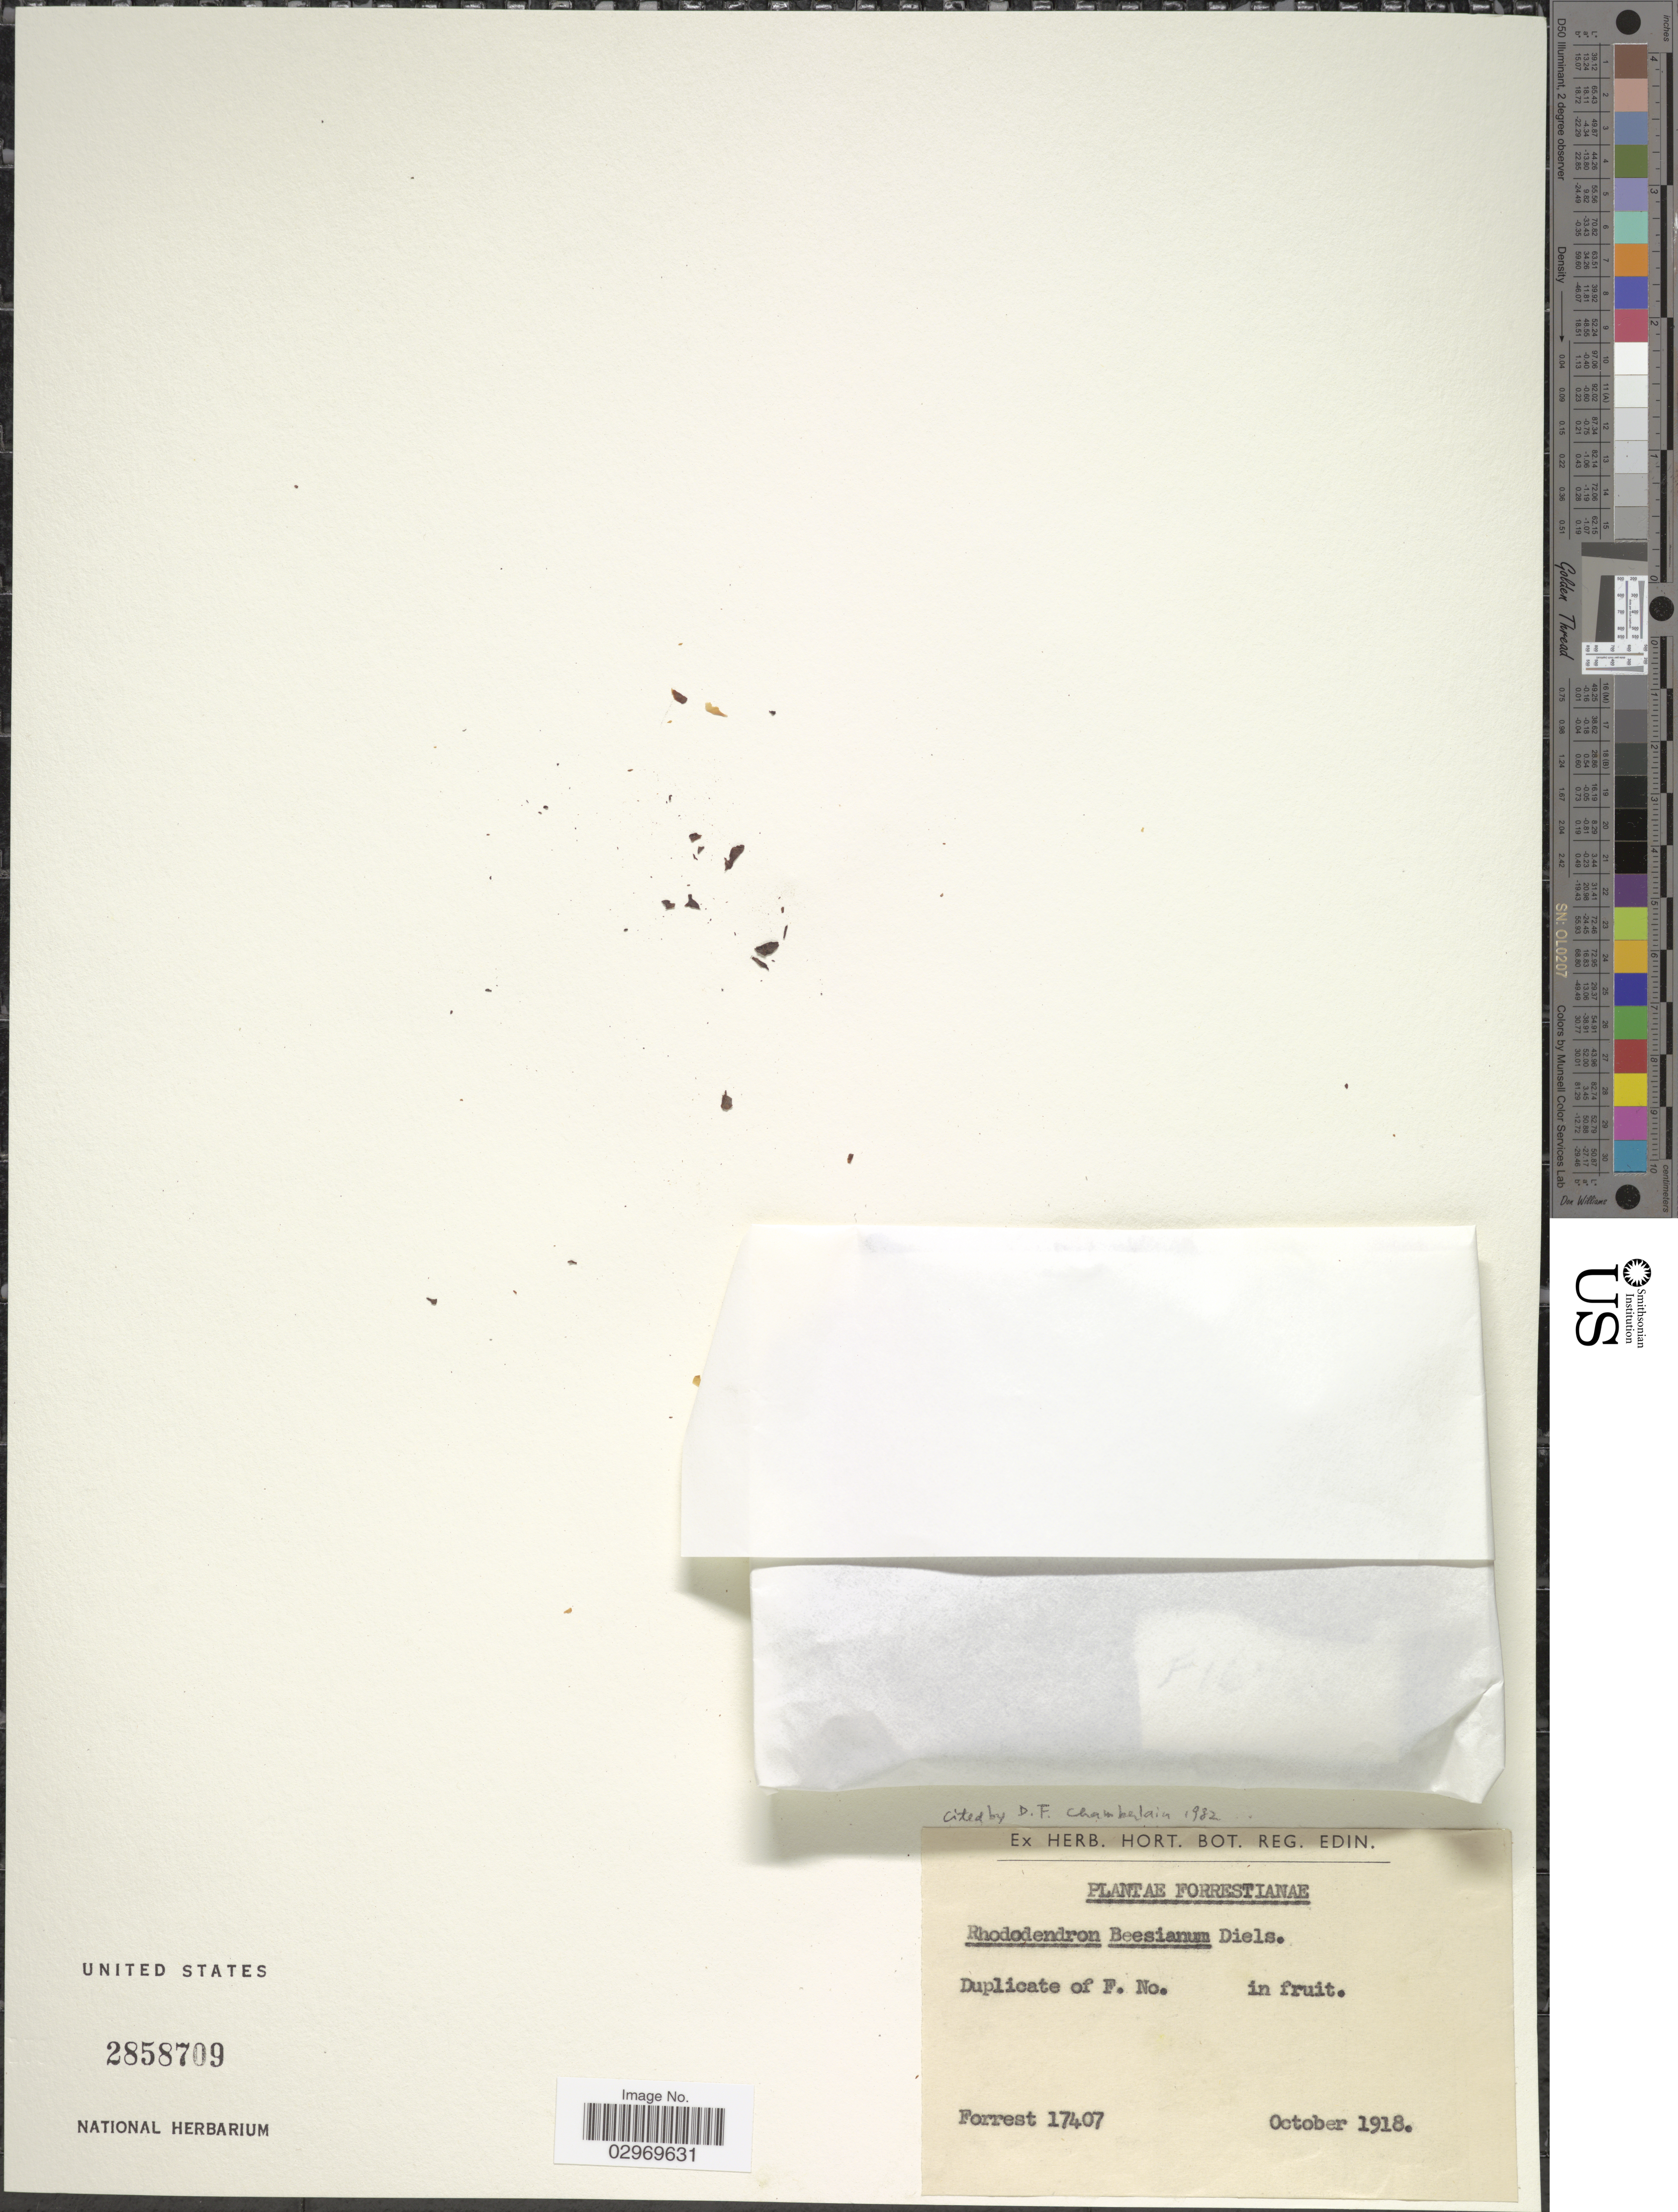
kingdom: Plantae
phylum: Tracheophyta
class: Magnoliopsida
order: Ericales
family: Ericaceae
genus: Rhododendron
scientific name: Rhododendron beesianum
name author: Diels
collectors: -. Forrest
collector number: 17407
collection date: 1918-10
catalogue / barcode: US 2858709